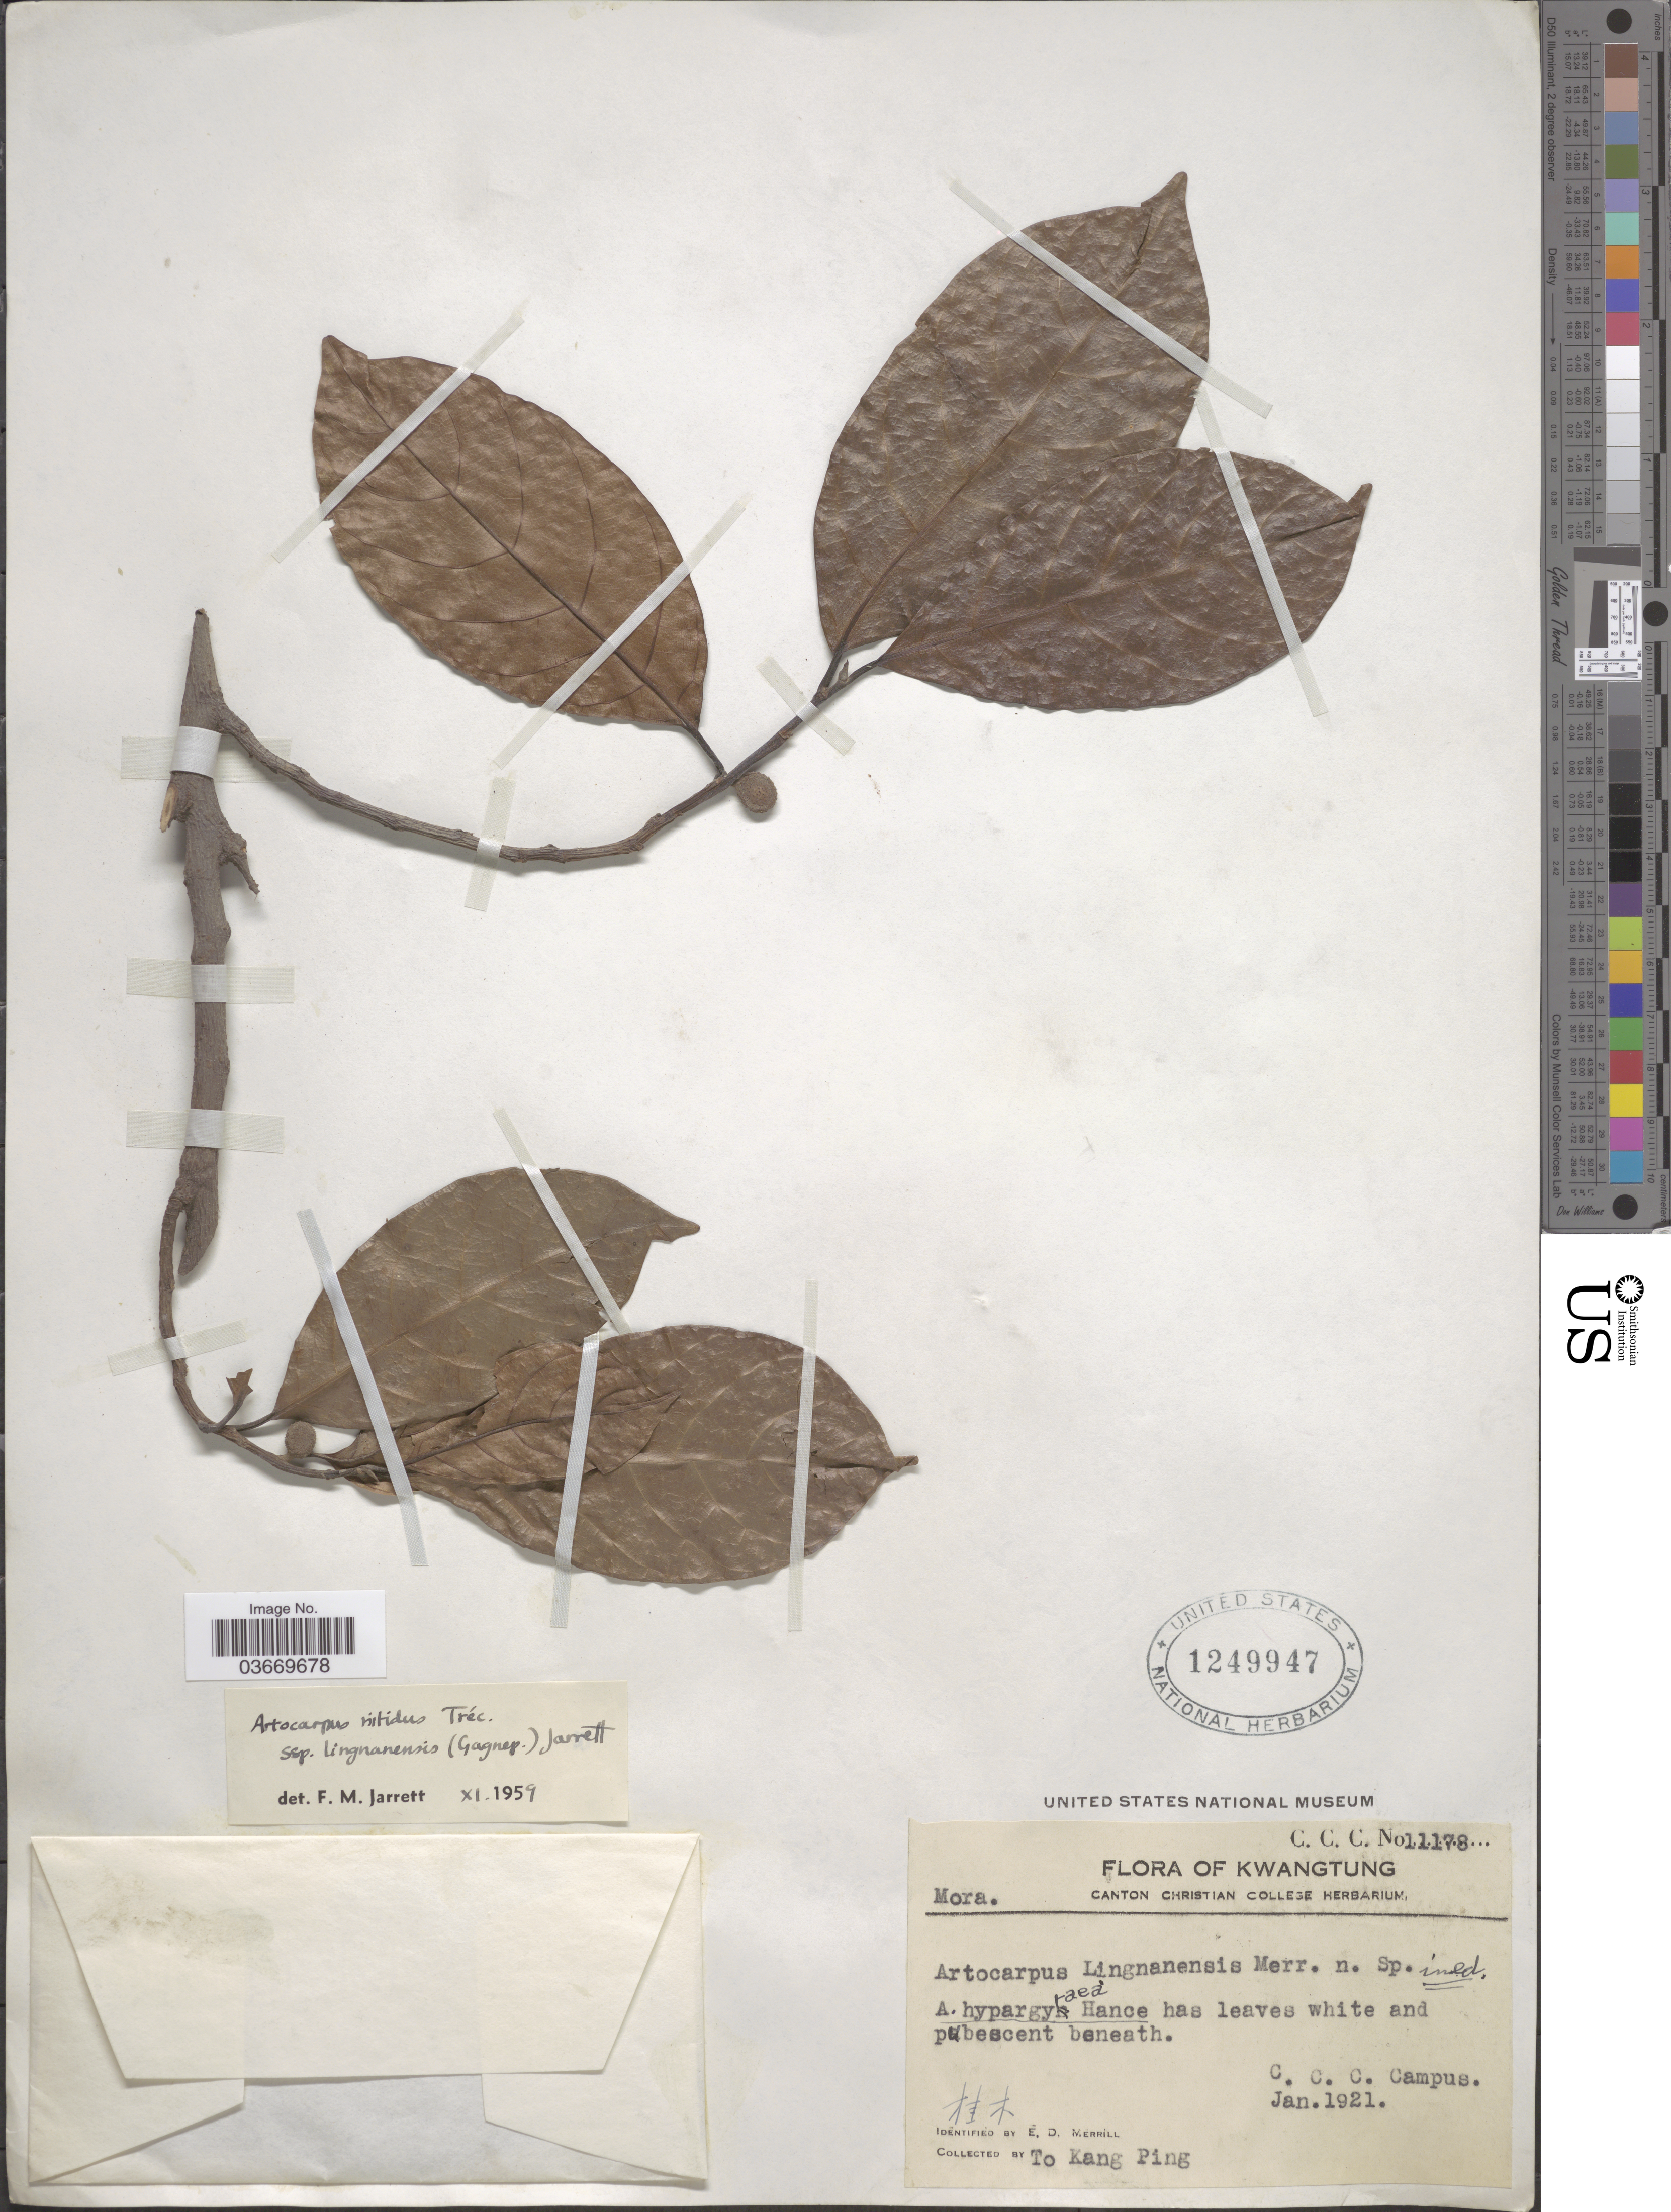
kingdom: Plantae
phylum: Tracheophyta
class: Magnoliopsida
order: Rosales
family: Moraceae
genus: Artocarpus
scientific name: Artocarpus nitidus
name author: Trécul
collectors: T. Ping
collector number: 11178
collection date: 1921-01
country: China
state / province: Guangdong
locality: Kwangtung. C. C. C. Campus.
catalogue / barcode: US 1249947